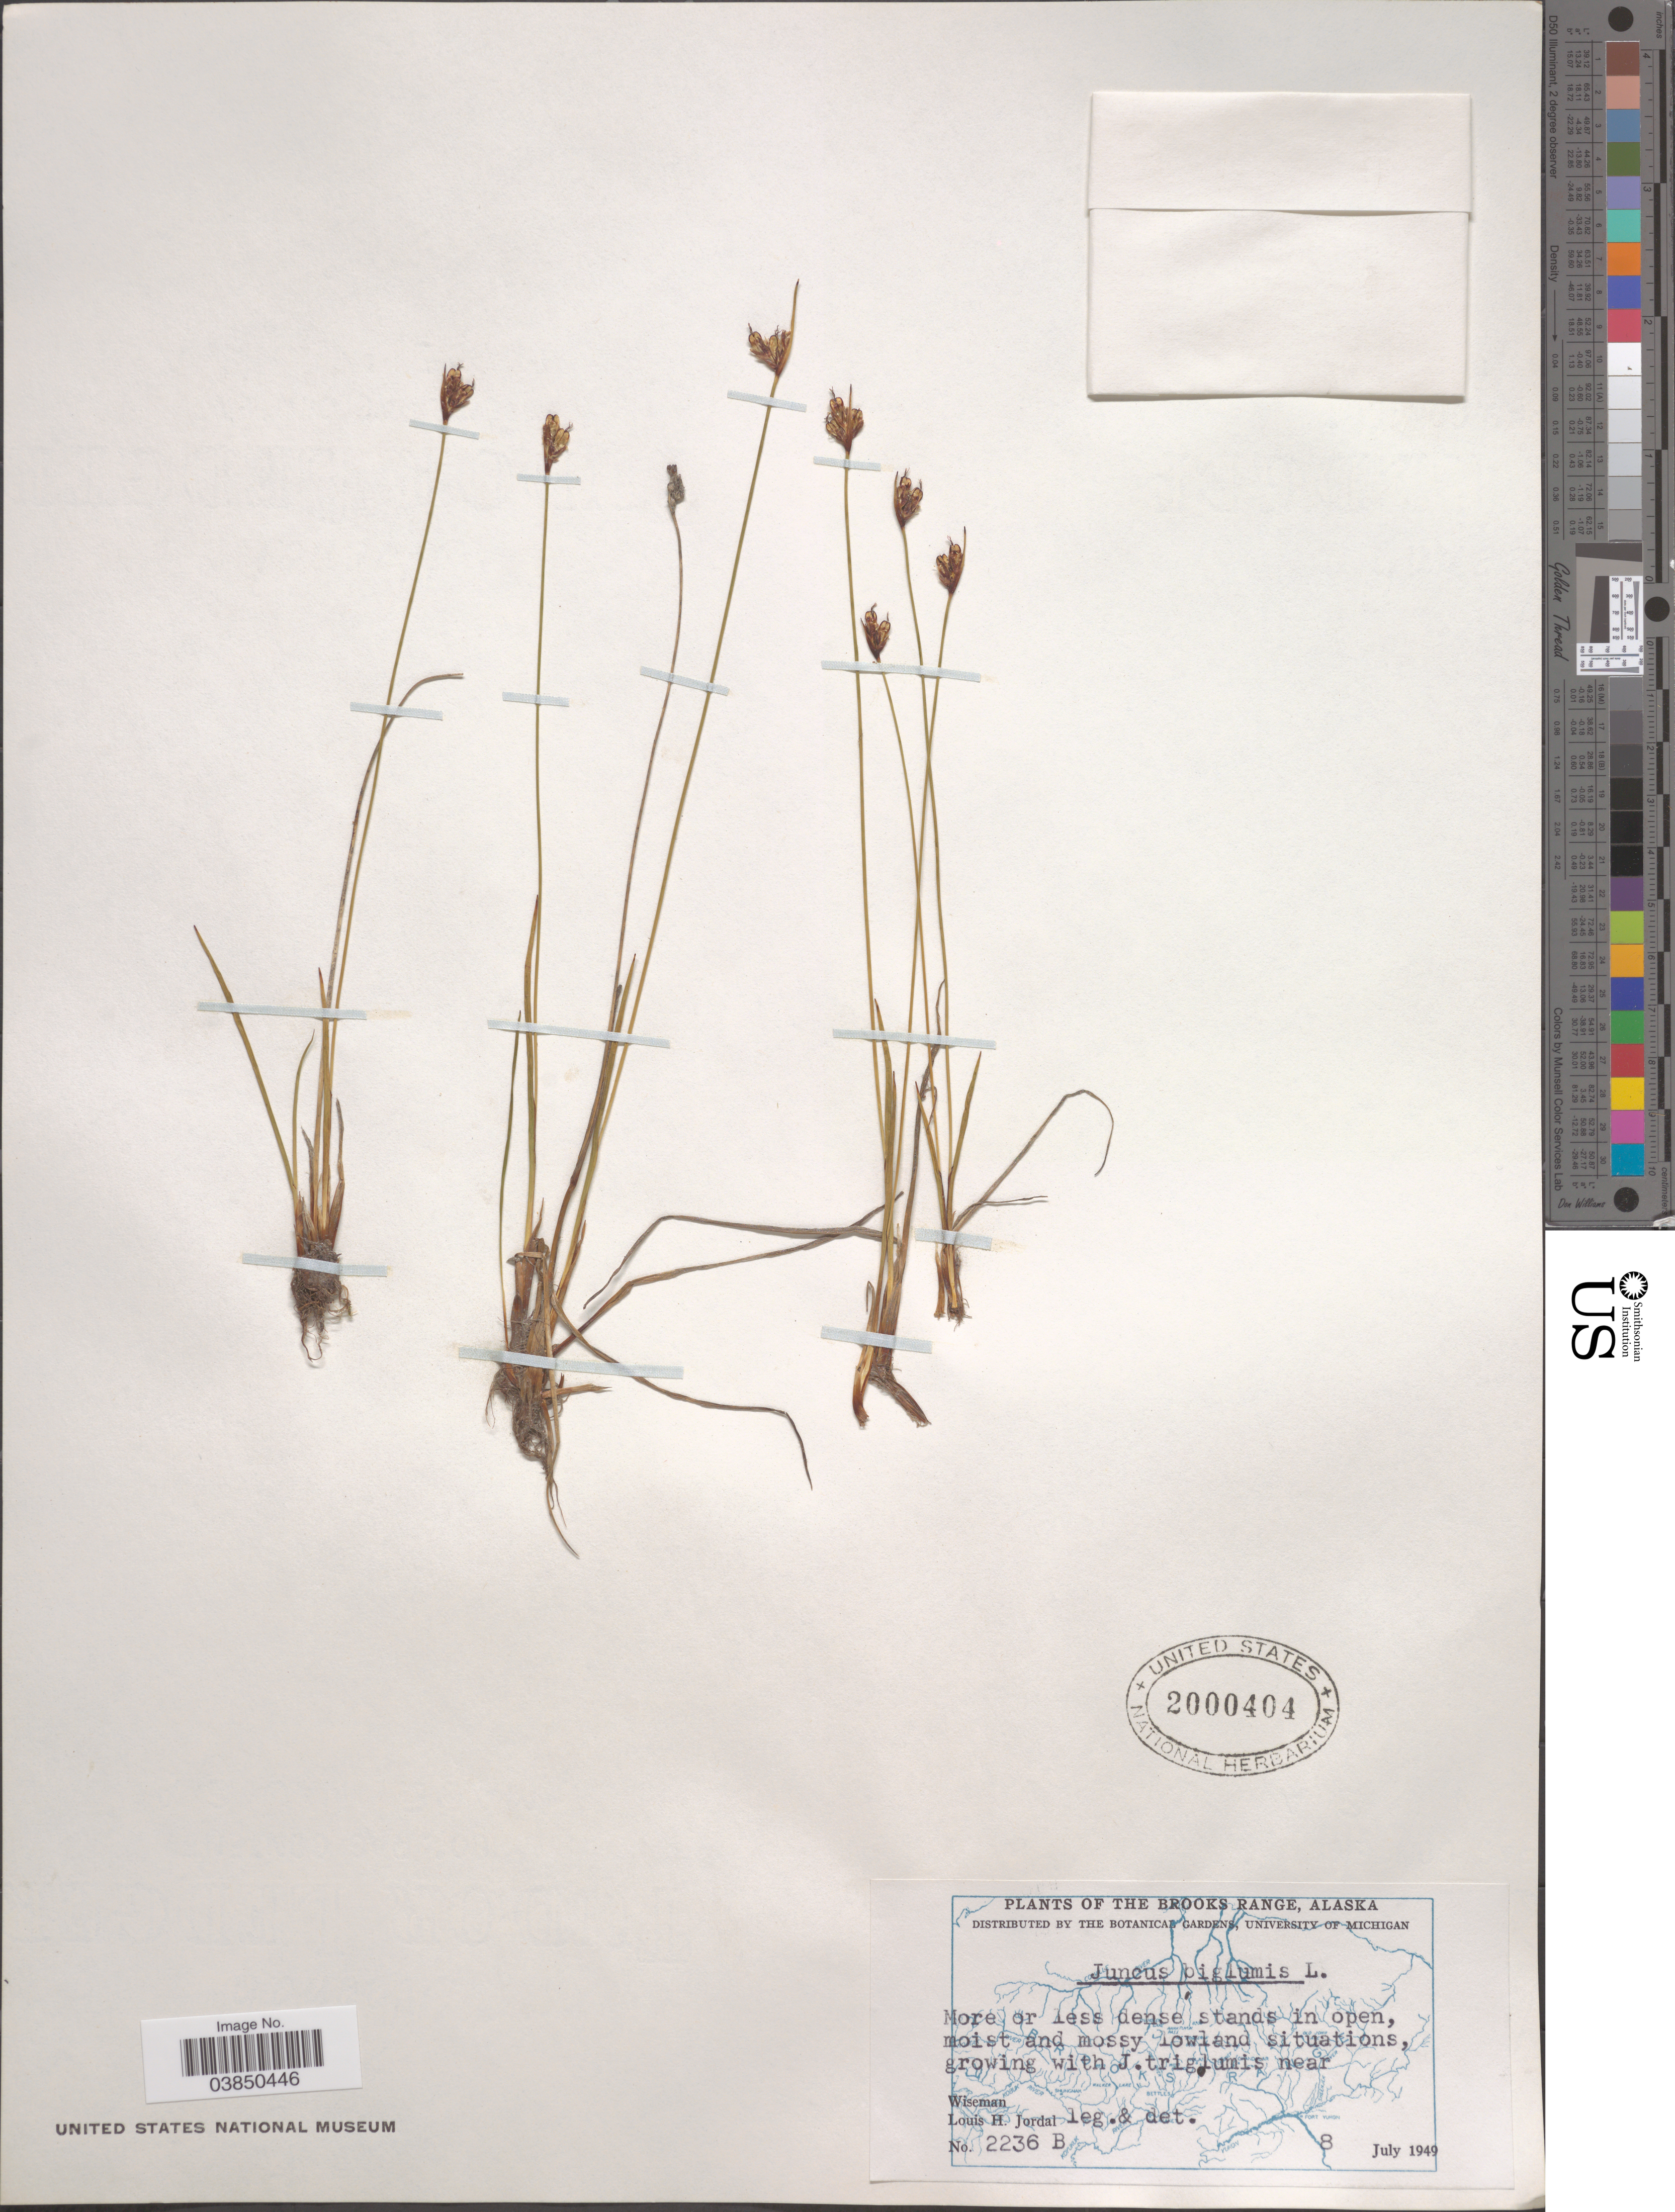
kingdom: Plantae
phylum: Tracheophyta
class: Liliopsida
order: Poales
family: Juncaceae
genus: Juncus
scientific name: Juncus biglumis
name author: L.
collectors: L. Jordal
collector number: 2236B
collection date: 1949-07-08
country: United States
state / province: Alaska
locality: The Brooks Range. Near Wiseman.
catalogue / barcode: US 2000404